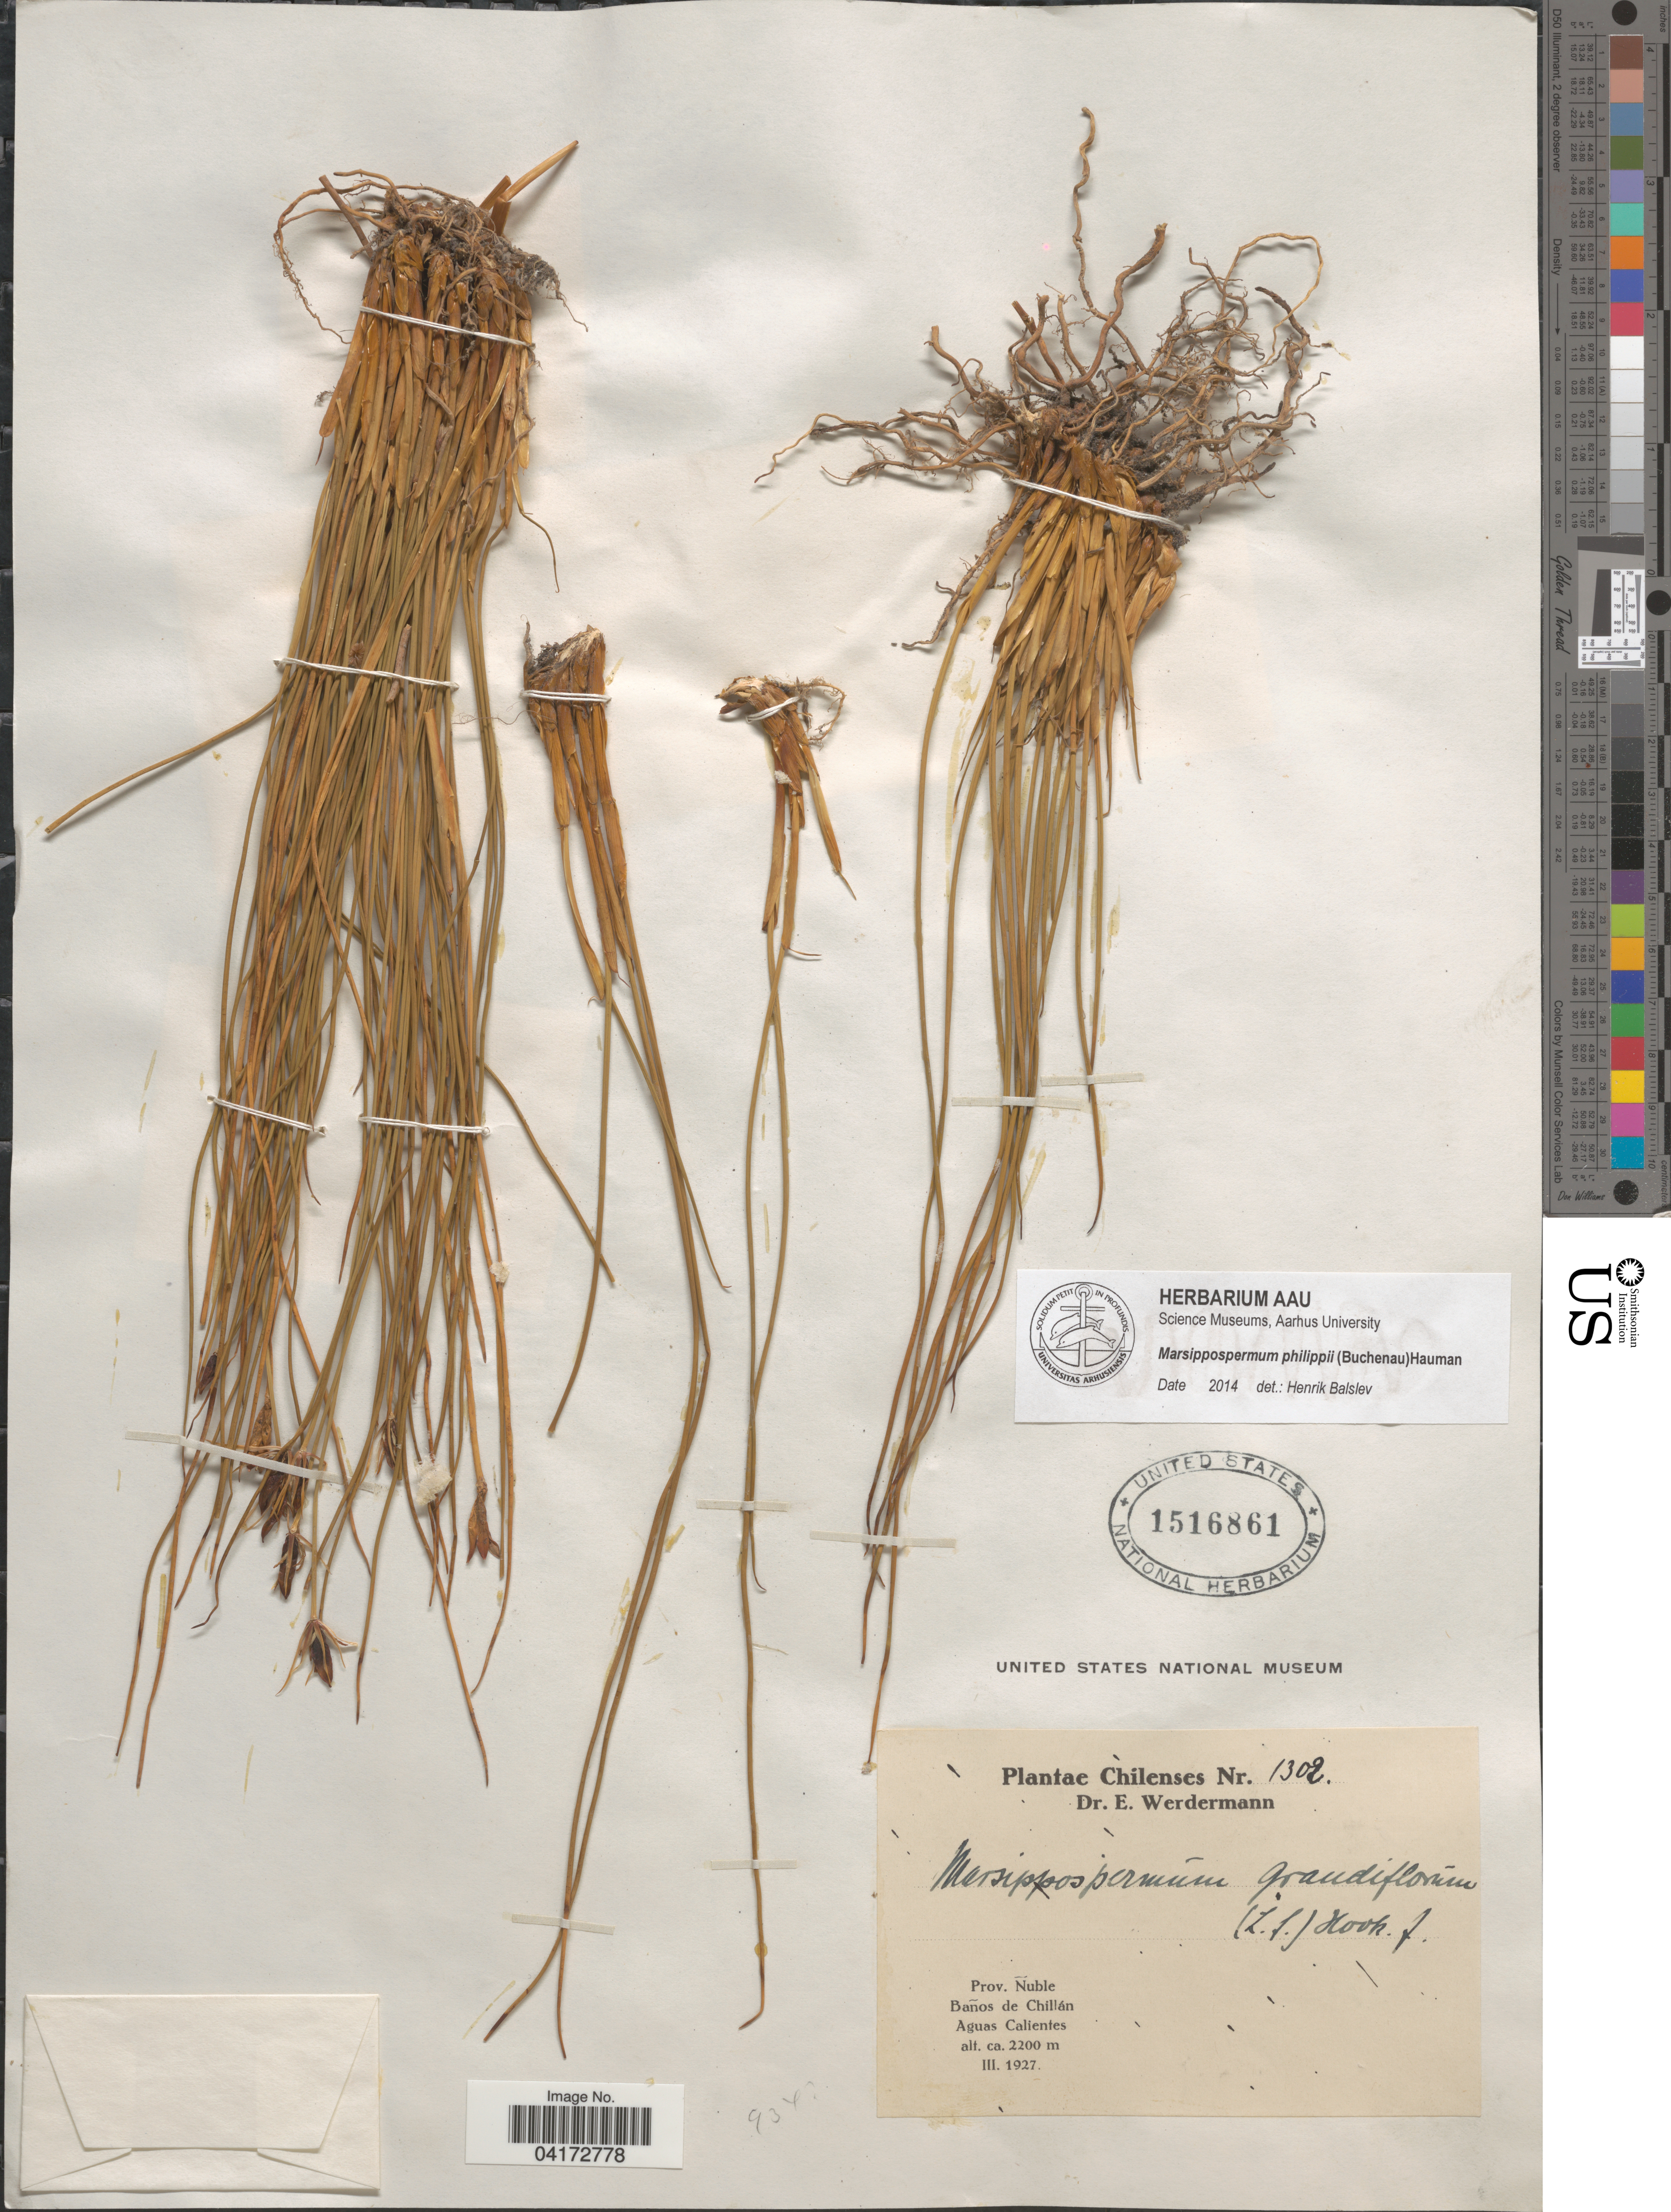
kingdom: Plantae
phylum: Tracheophyta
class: Liliopsida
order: Poales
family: Juncaceae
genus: Marsippospermum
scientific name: Marsippospermum philippii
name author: (Buchenau) Hauman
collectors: E. Werdermann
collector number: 1302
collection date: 1927-03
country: Chile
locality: Chilenses. Prov. Ñuble. Baños de Chillán. Aguas Calientes.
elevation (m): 2200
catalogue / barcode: US 1516861